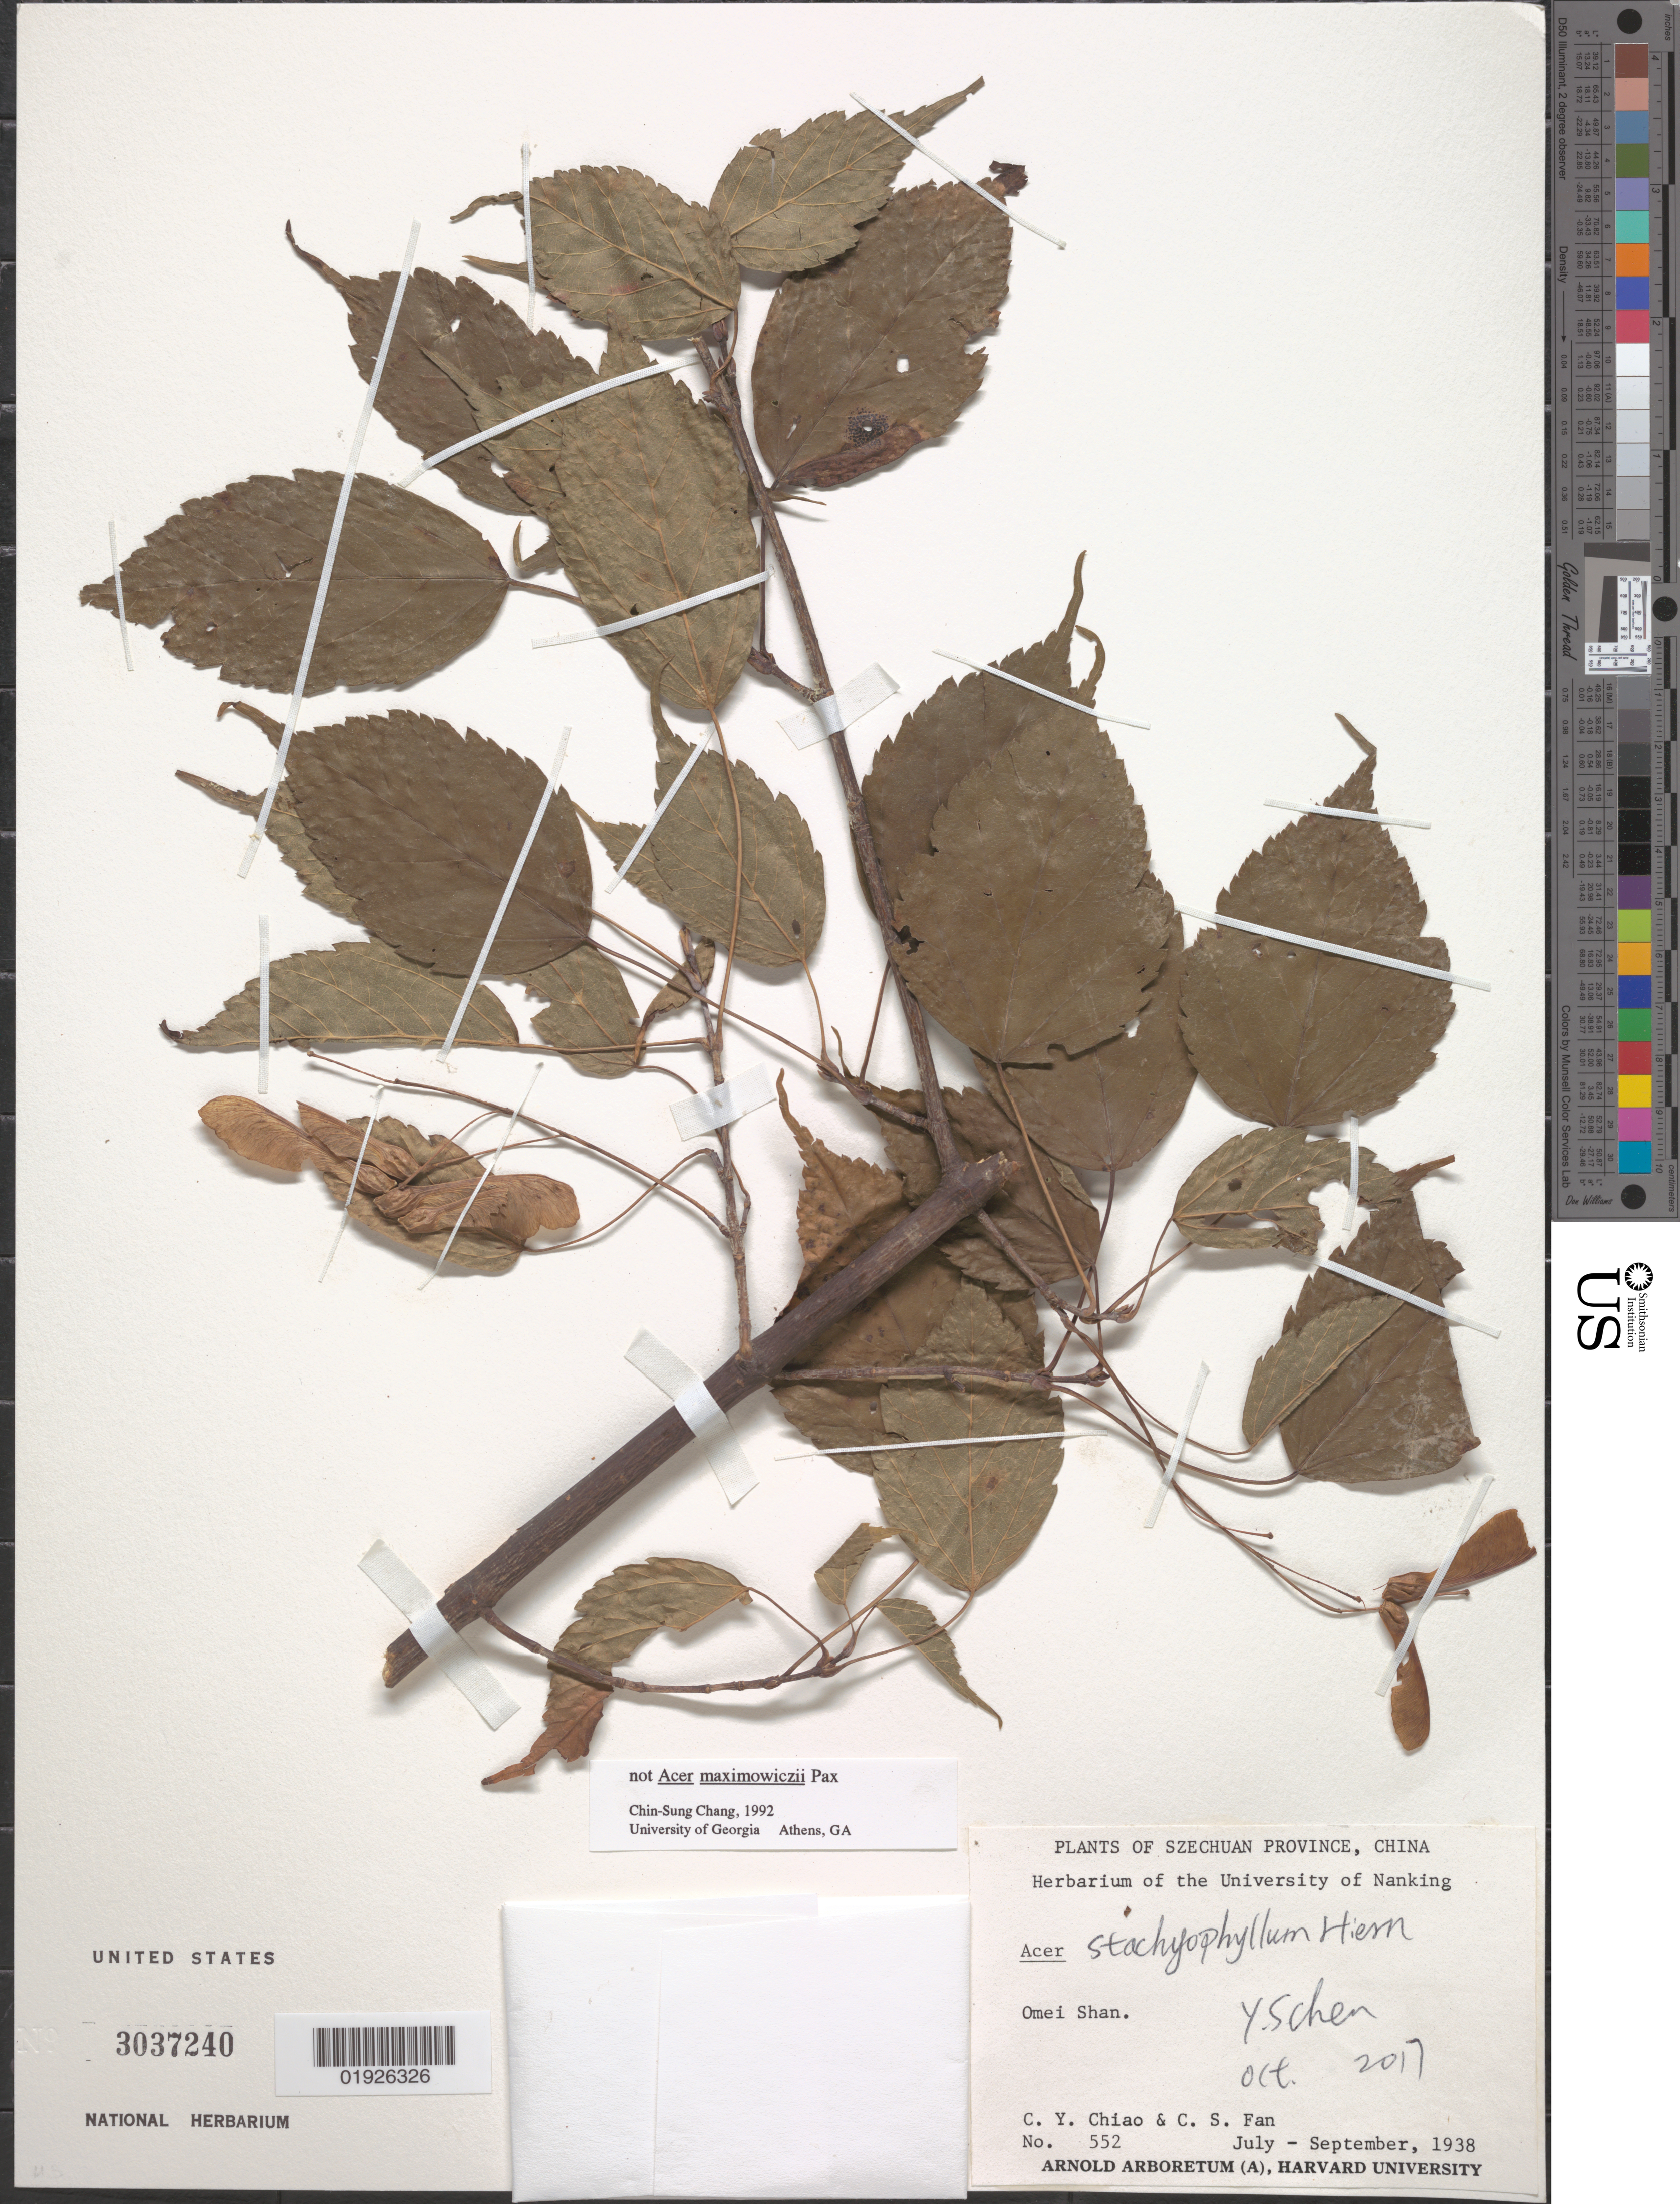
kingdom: Plantae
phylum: Tracheophyta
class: Magnoliopsida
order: Sapindales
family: Sapindaceae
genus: Acer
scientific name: Acer stachyophyllum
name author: Hiern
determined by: Chen, Y. S.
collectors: C. Y. Chiao & C. S. Fan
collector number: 552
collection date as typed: Jul 1938 to -- Sep 1938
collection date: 1938-07/1938-09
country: China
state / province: Sichuan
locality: Omei Shan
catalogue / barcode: US 3037240